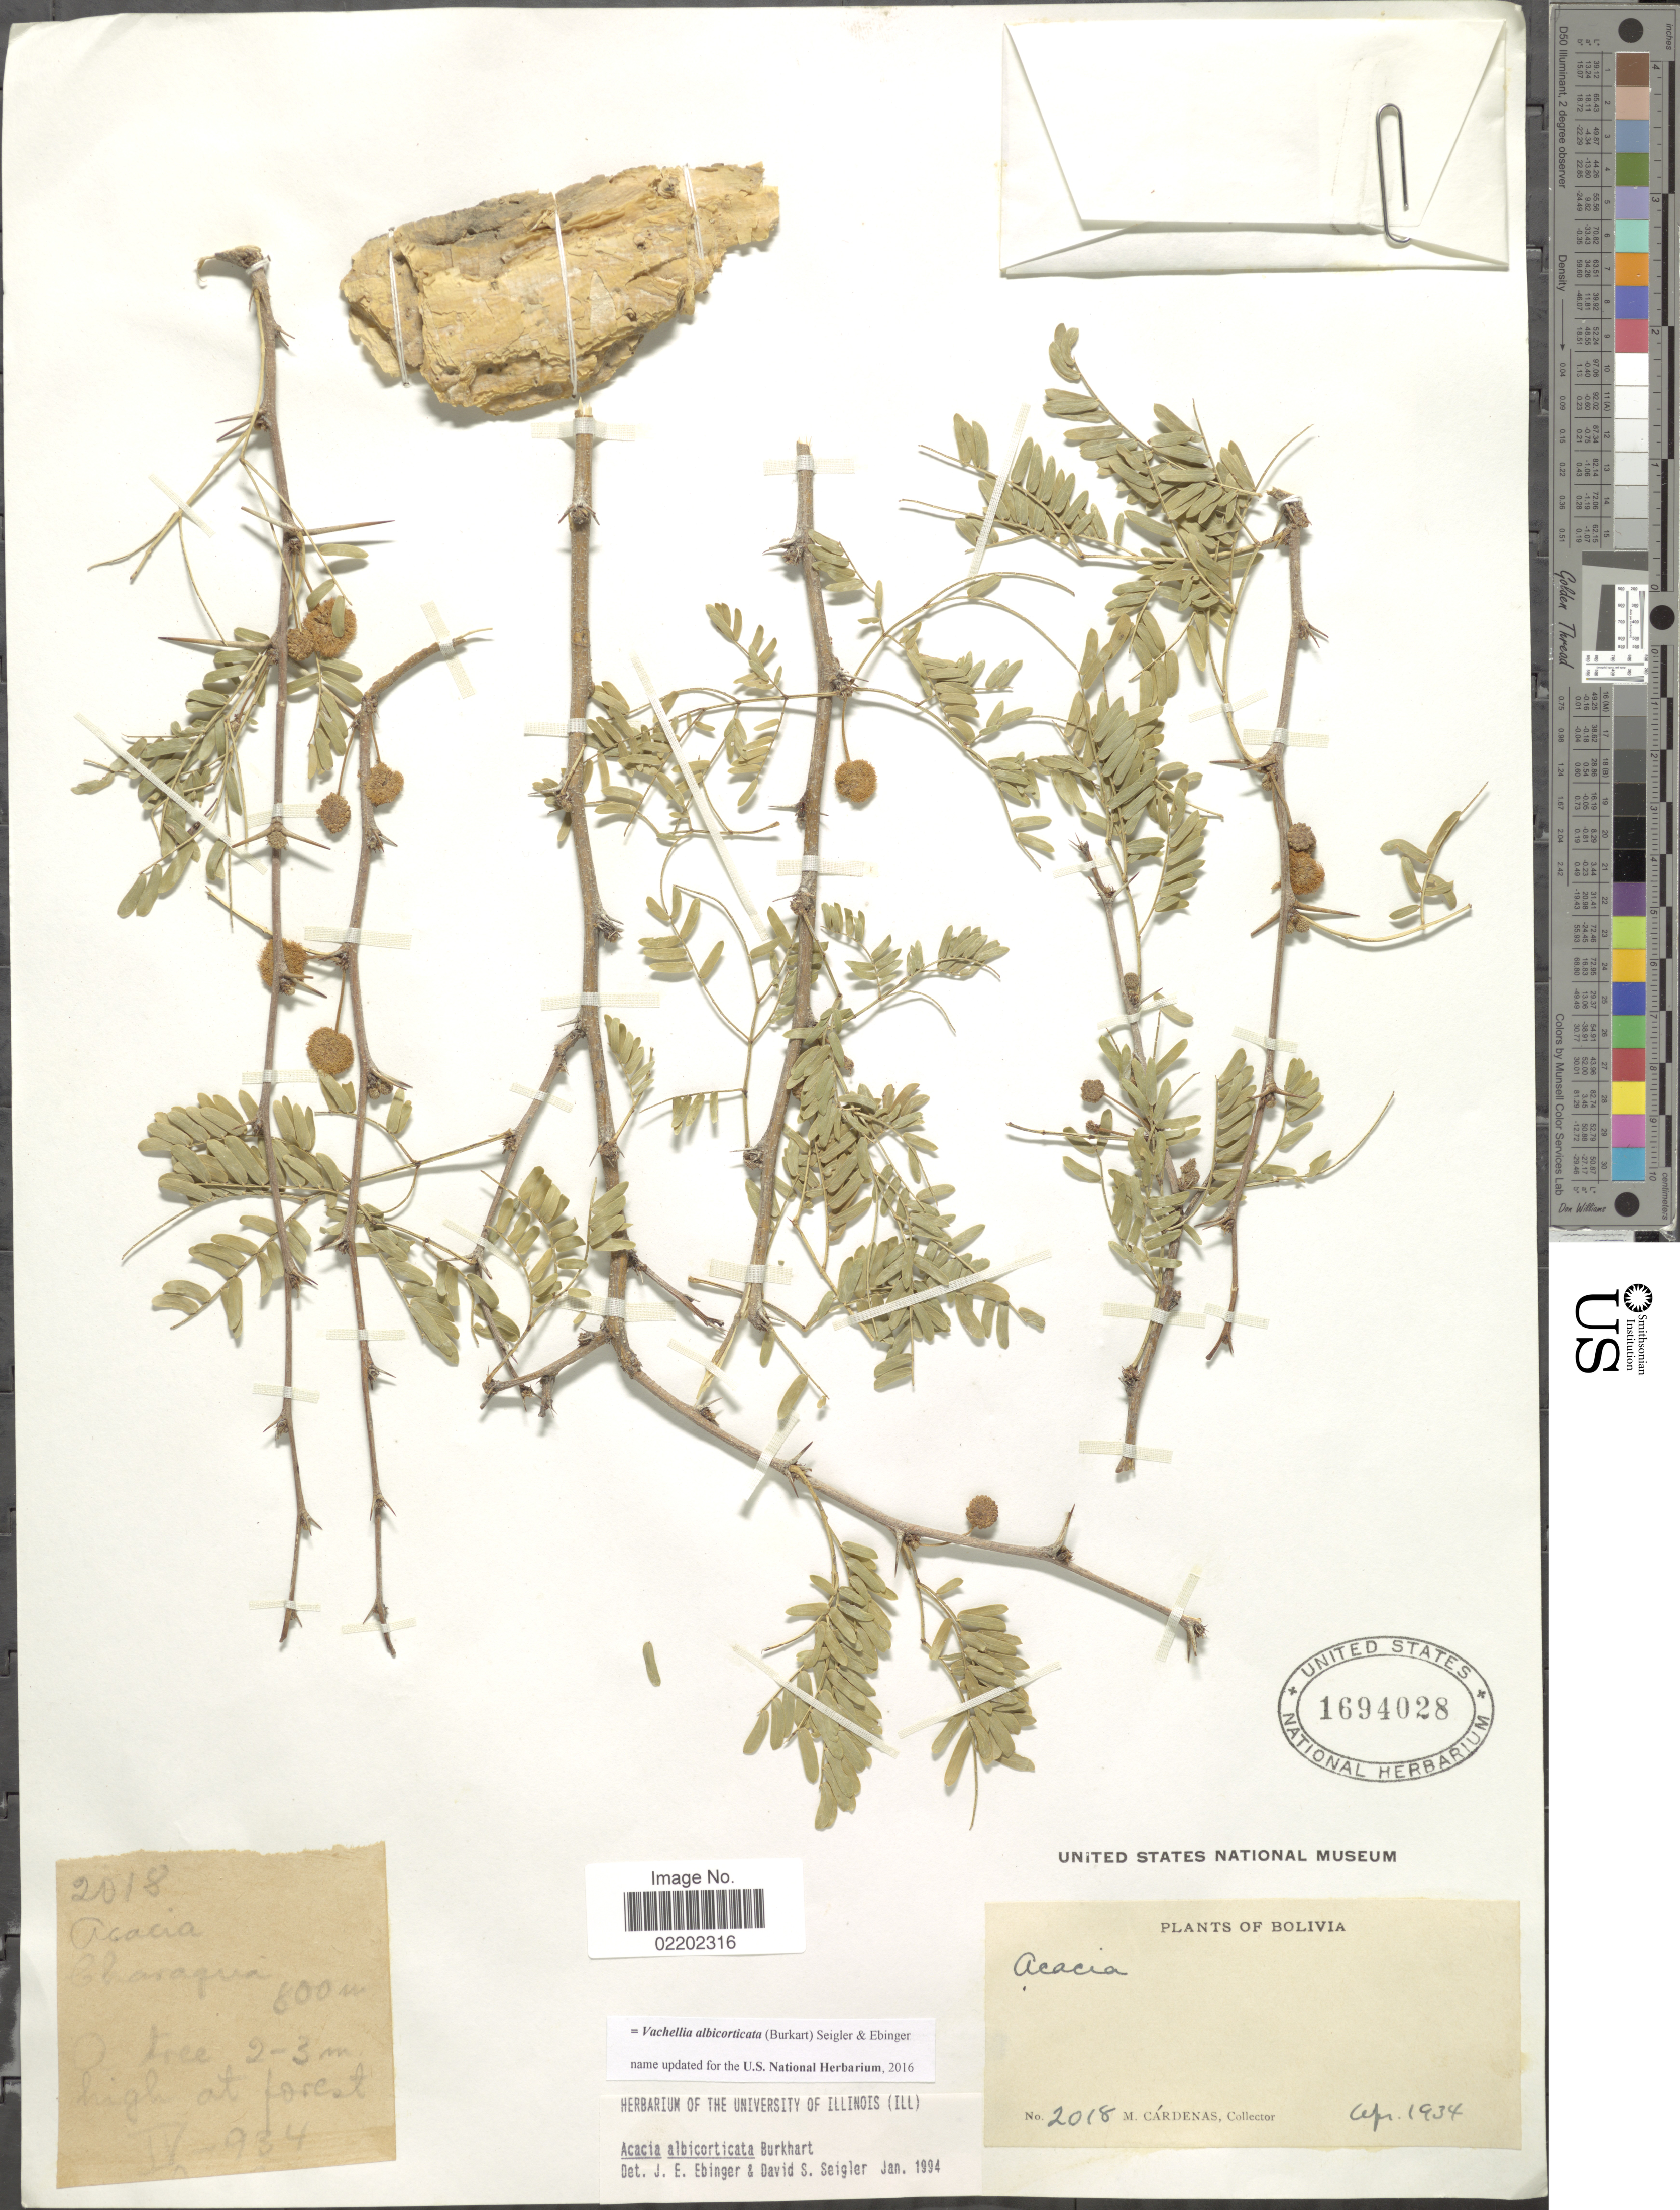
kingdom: Plantae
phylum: Tracheophyta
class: Magnoliopsida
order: Fabales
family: Fabaceae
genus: Vachellia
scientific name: Vachellia albicorticata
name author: (Burkart) Seigler & Ebinger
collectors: M. Cárdenas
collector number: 2018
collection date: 1934-04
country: Bolivia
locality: Charagua. At forest.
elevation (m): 800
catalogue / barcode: US 1694028